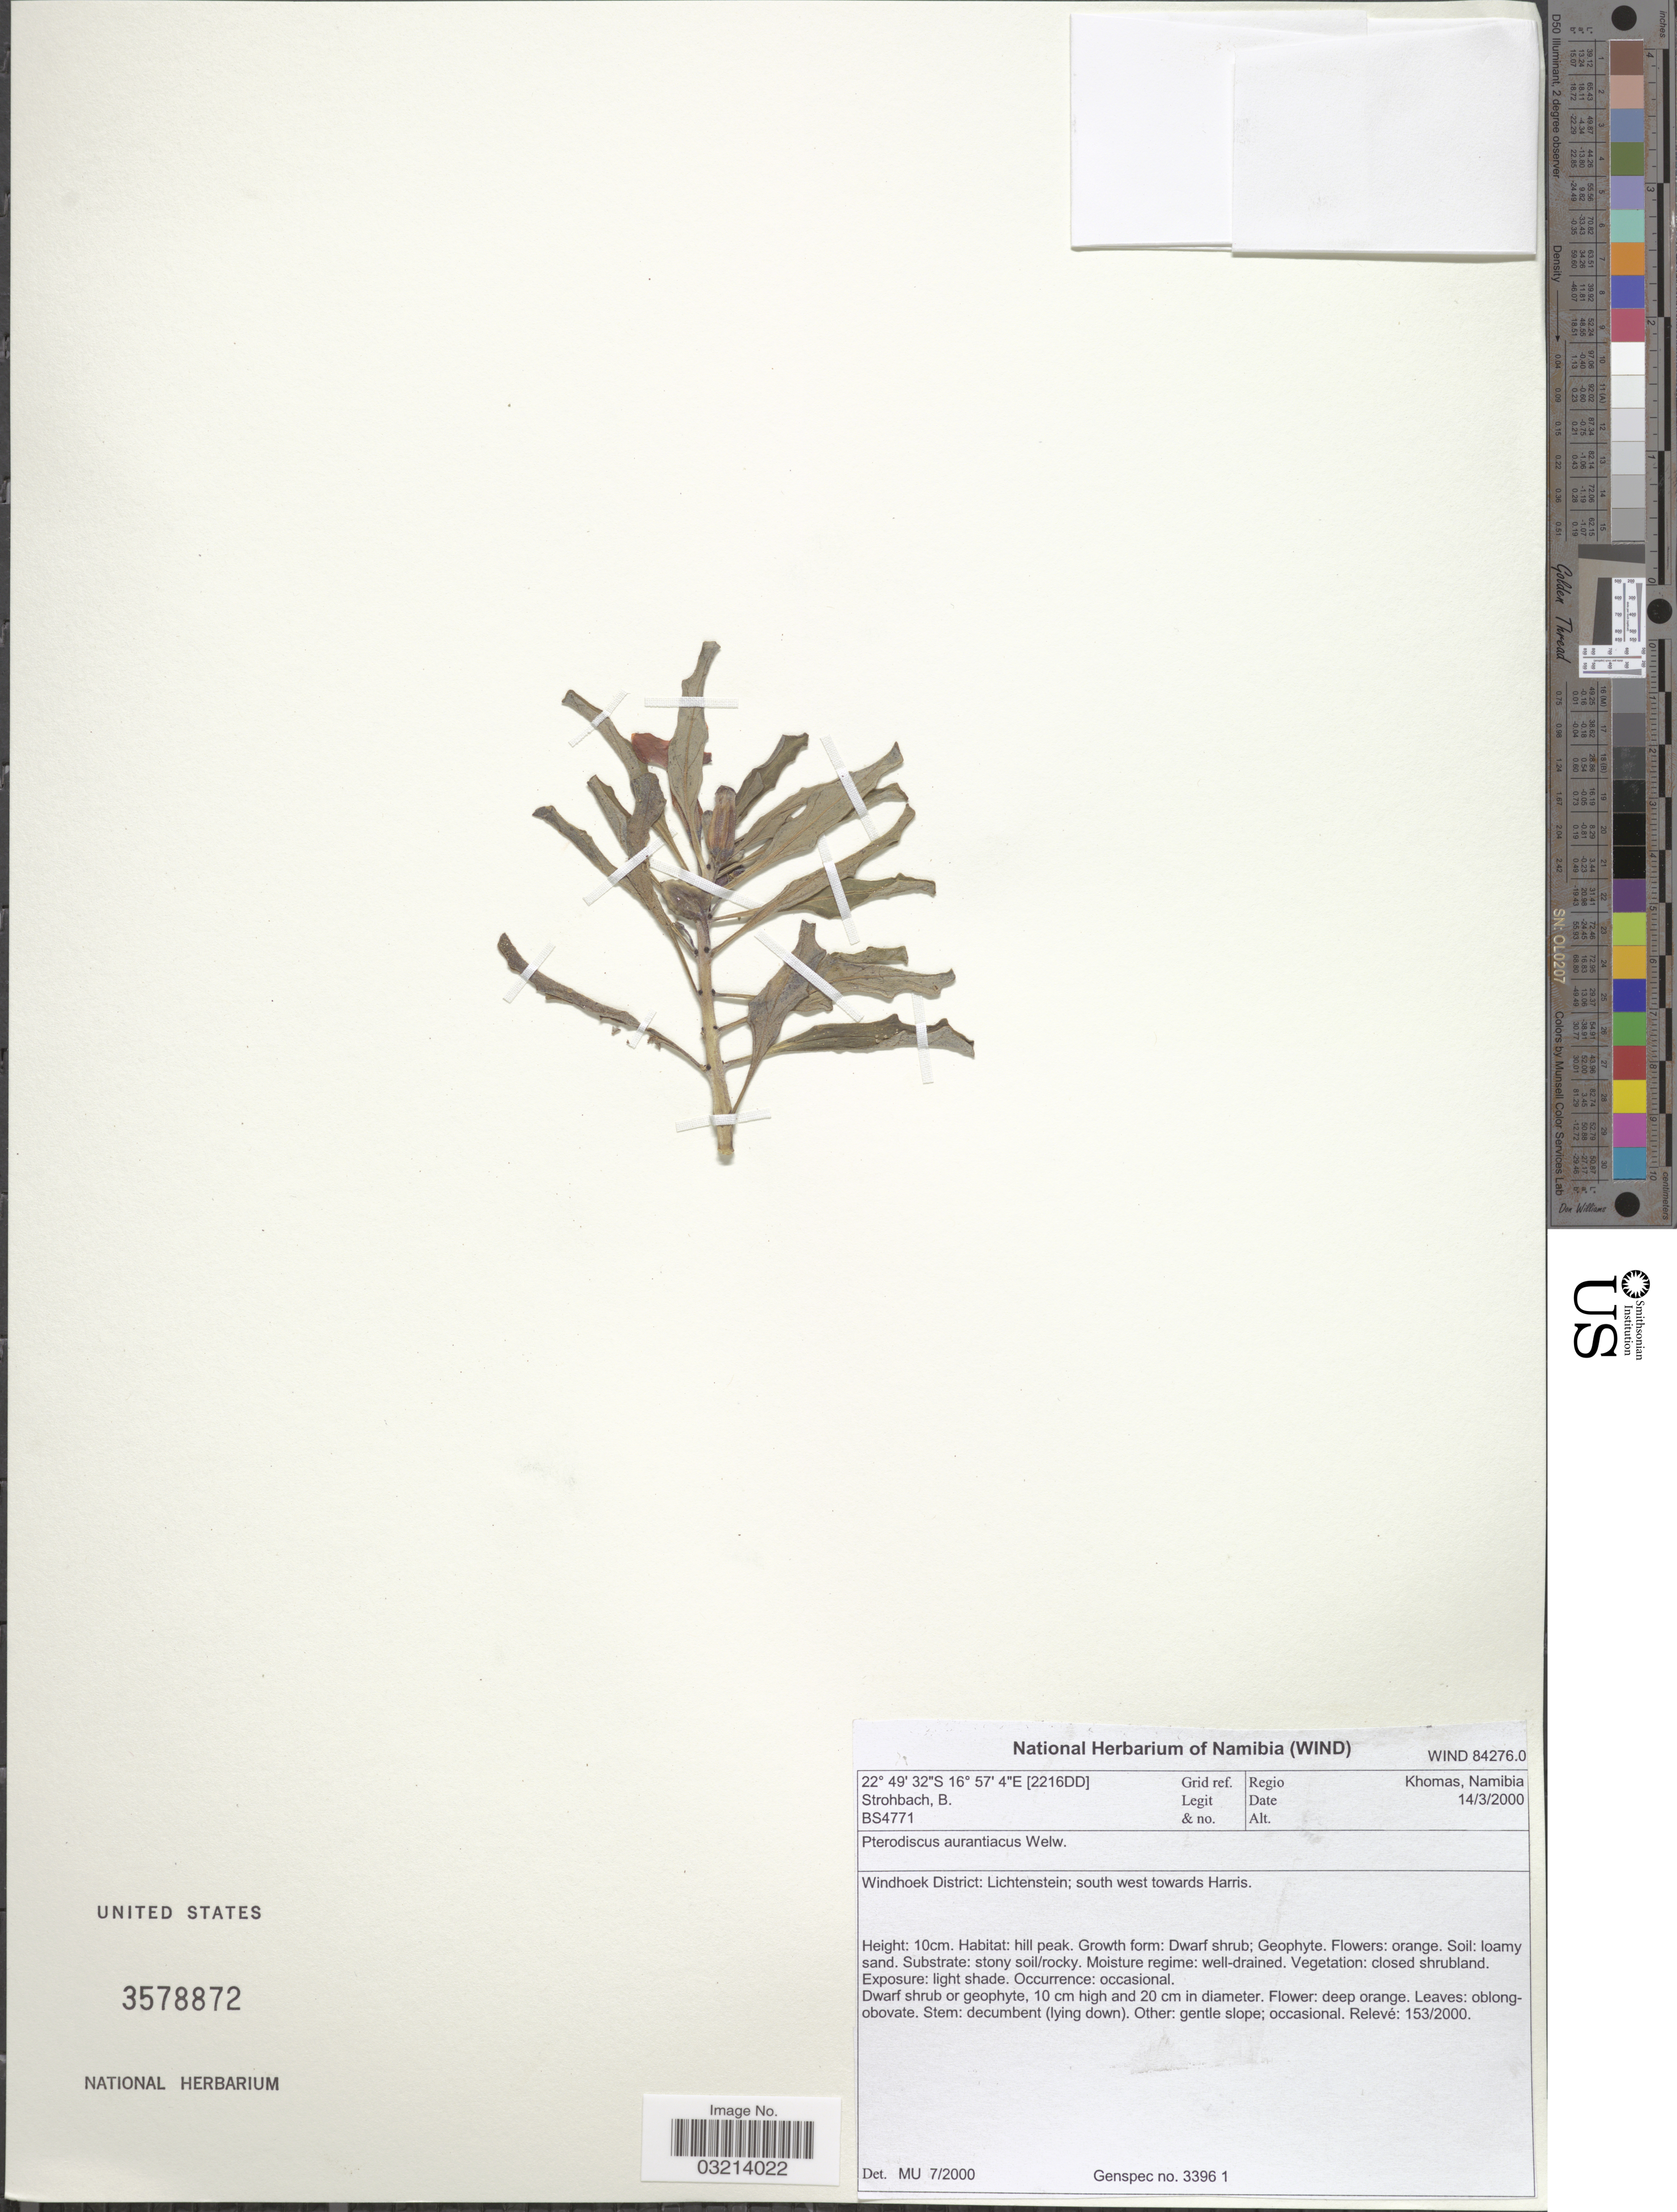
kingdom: Plantae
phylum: Tracheophyta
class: Magnoliopsida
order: Lamiales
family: Pedaliaceae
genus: Pterodiscus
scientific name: Pterodiscus aurantiacus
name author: Welw.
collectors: B. Strohbach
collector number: BS4771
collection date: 2000-03-14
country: Namibia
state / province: Khomas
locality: Grid ref. [2216DD]. Regio Khomas, Namibia. Windhoek District: Lichtenstein; south west towards Harris.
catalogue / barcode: US 3578872